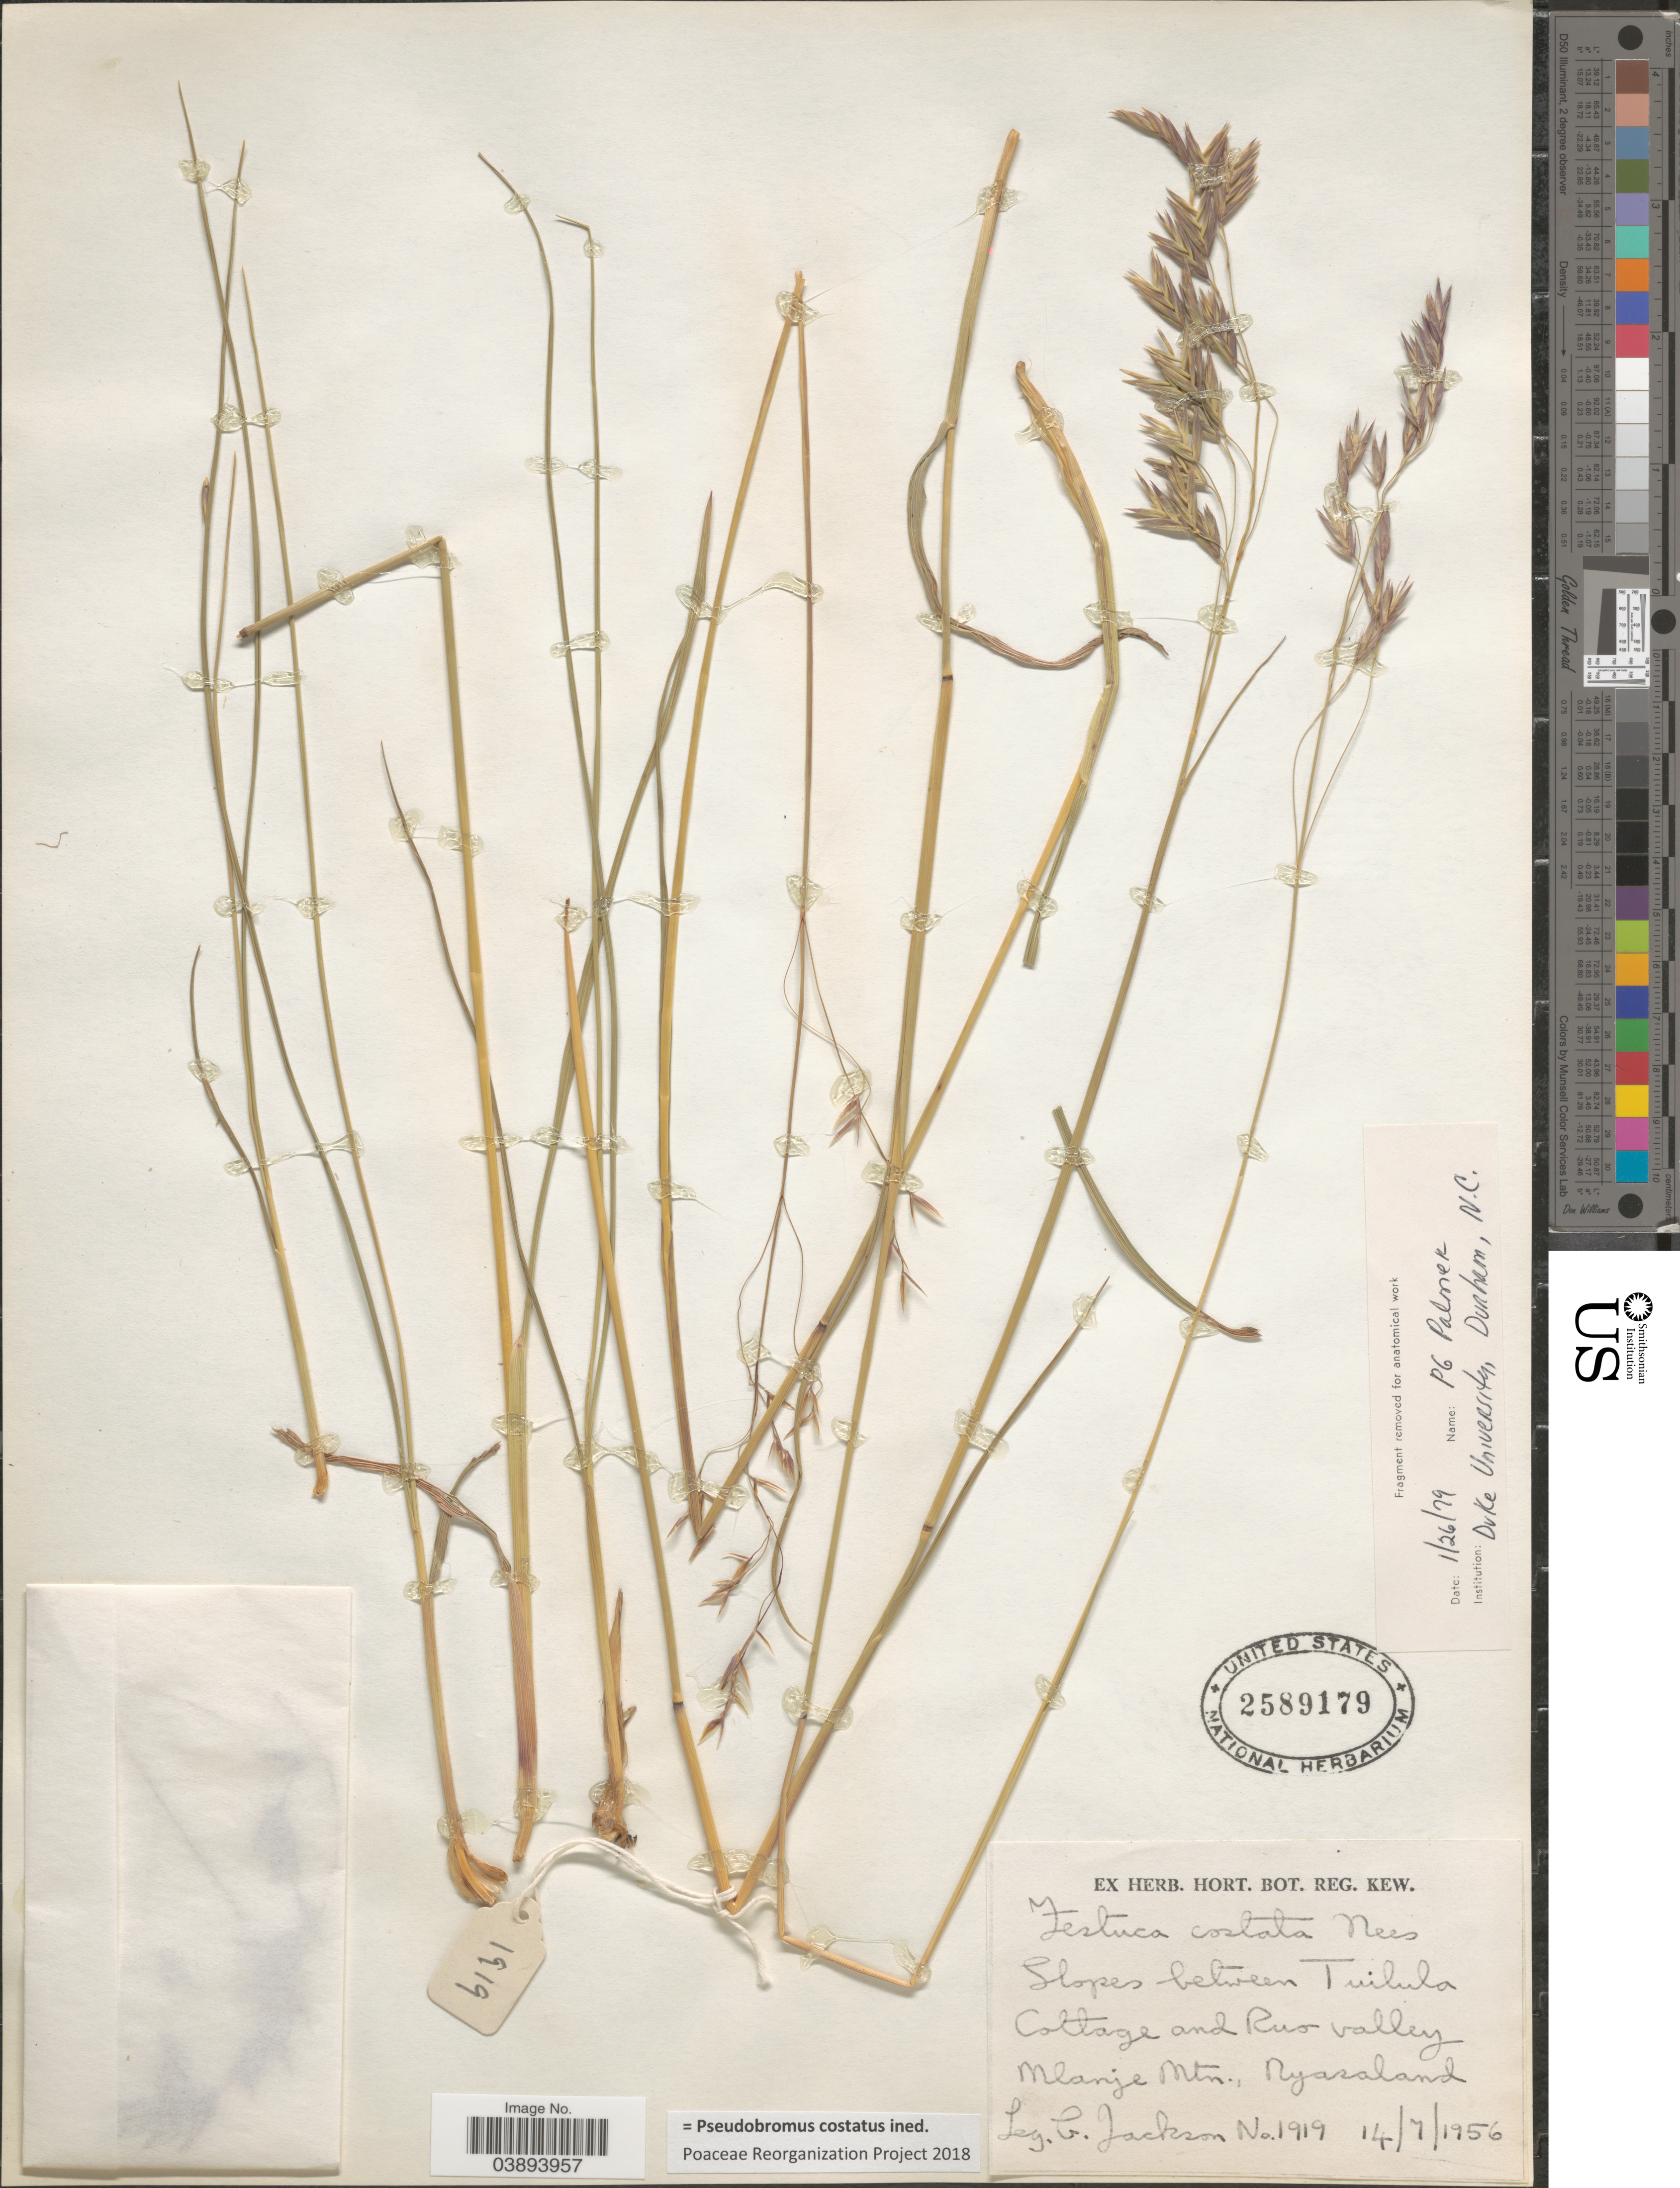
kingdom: Plantae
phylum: Tracheophyta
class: Liliopsida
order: Poales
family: Poaceae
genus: Pseudobromus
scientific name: Pseudobromus costatus ined.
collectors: G. Jackson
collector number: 1919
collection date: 1956-07-14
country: Malawi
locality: Slopes between Tuilula Cottage and Ruo valley Mlanje Mtn., Nyasaland.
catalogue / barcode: US 2589179